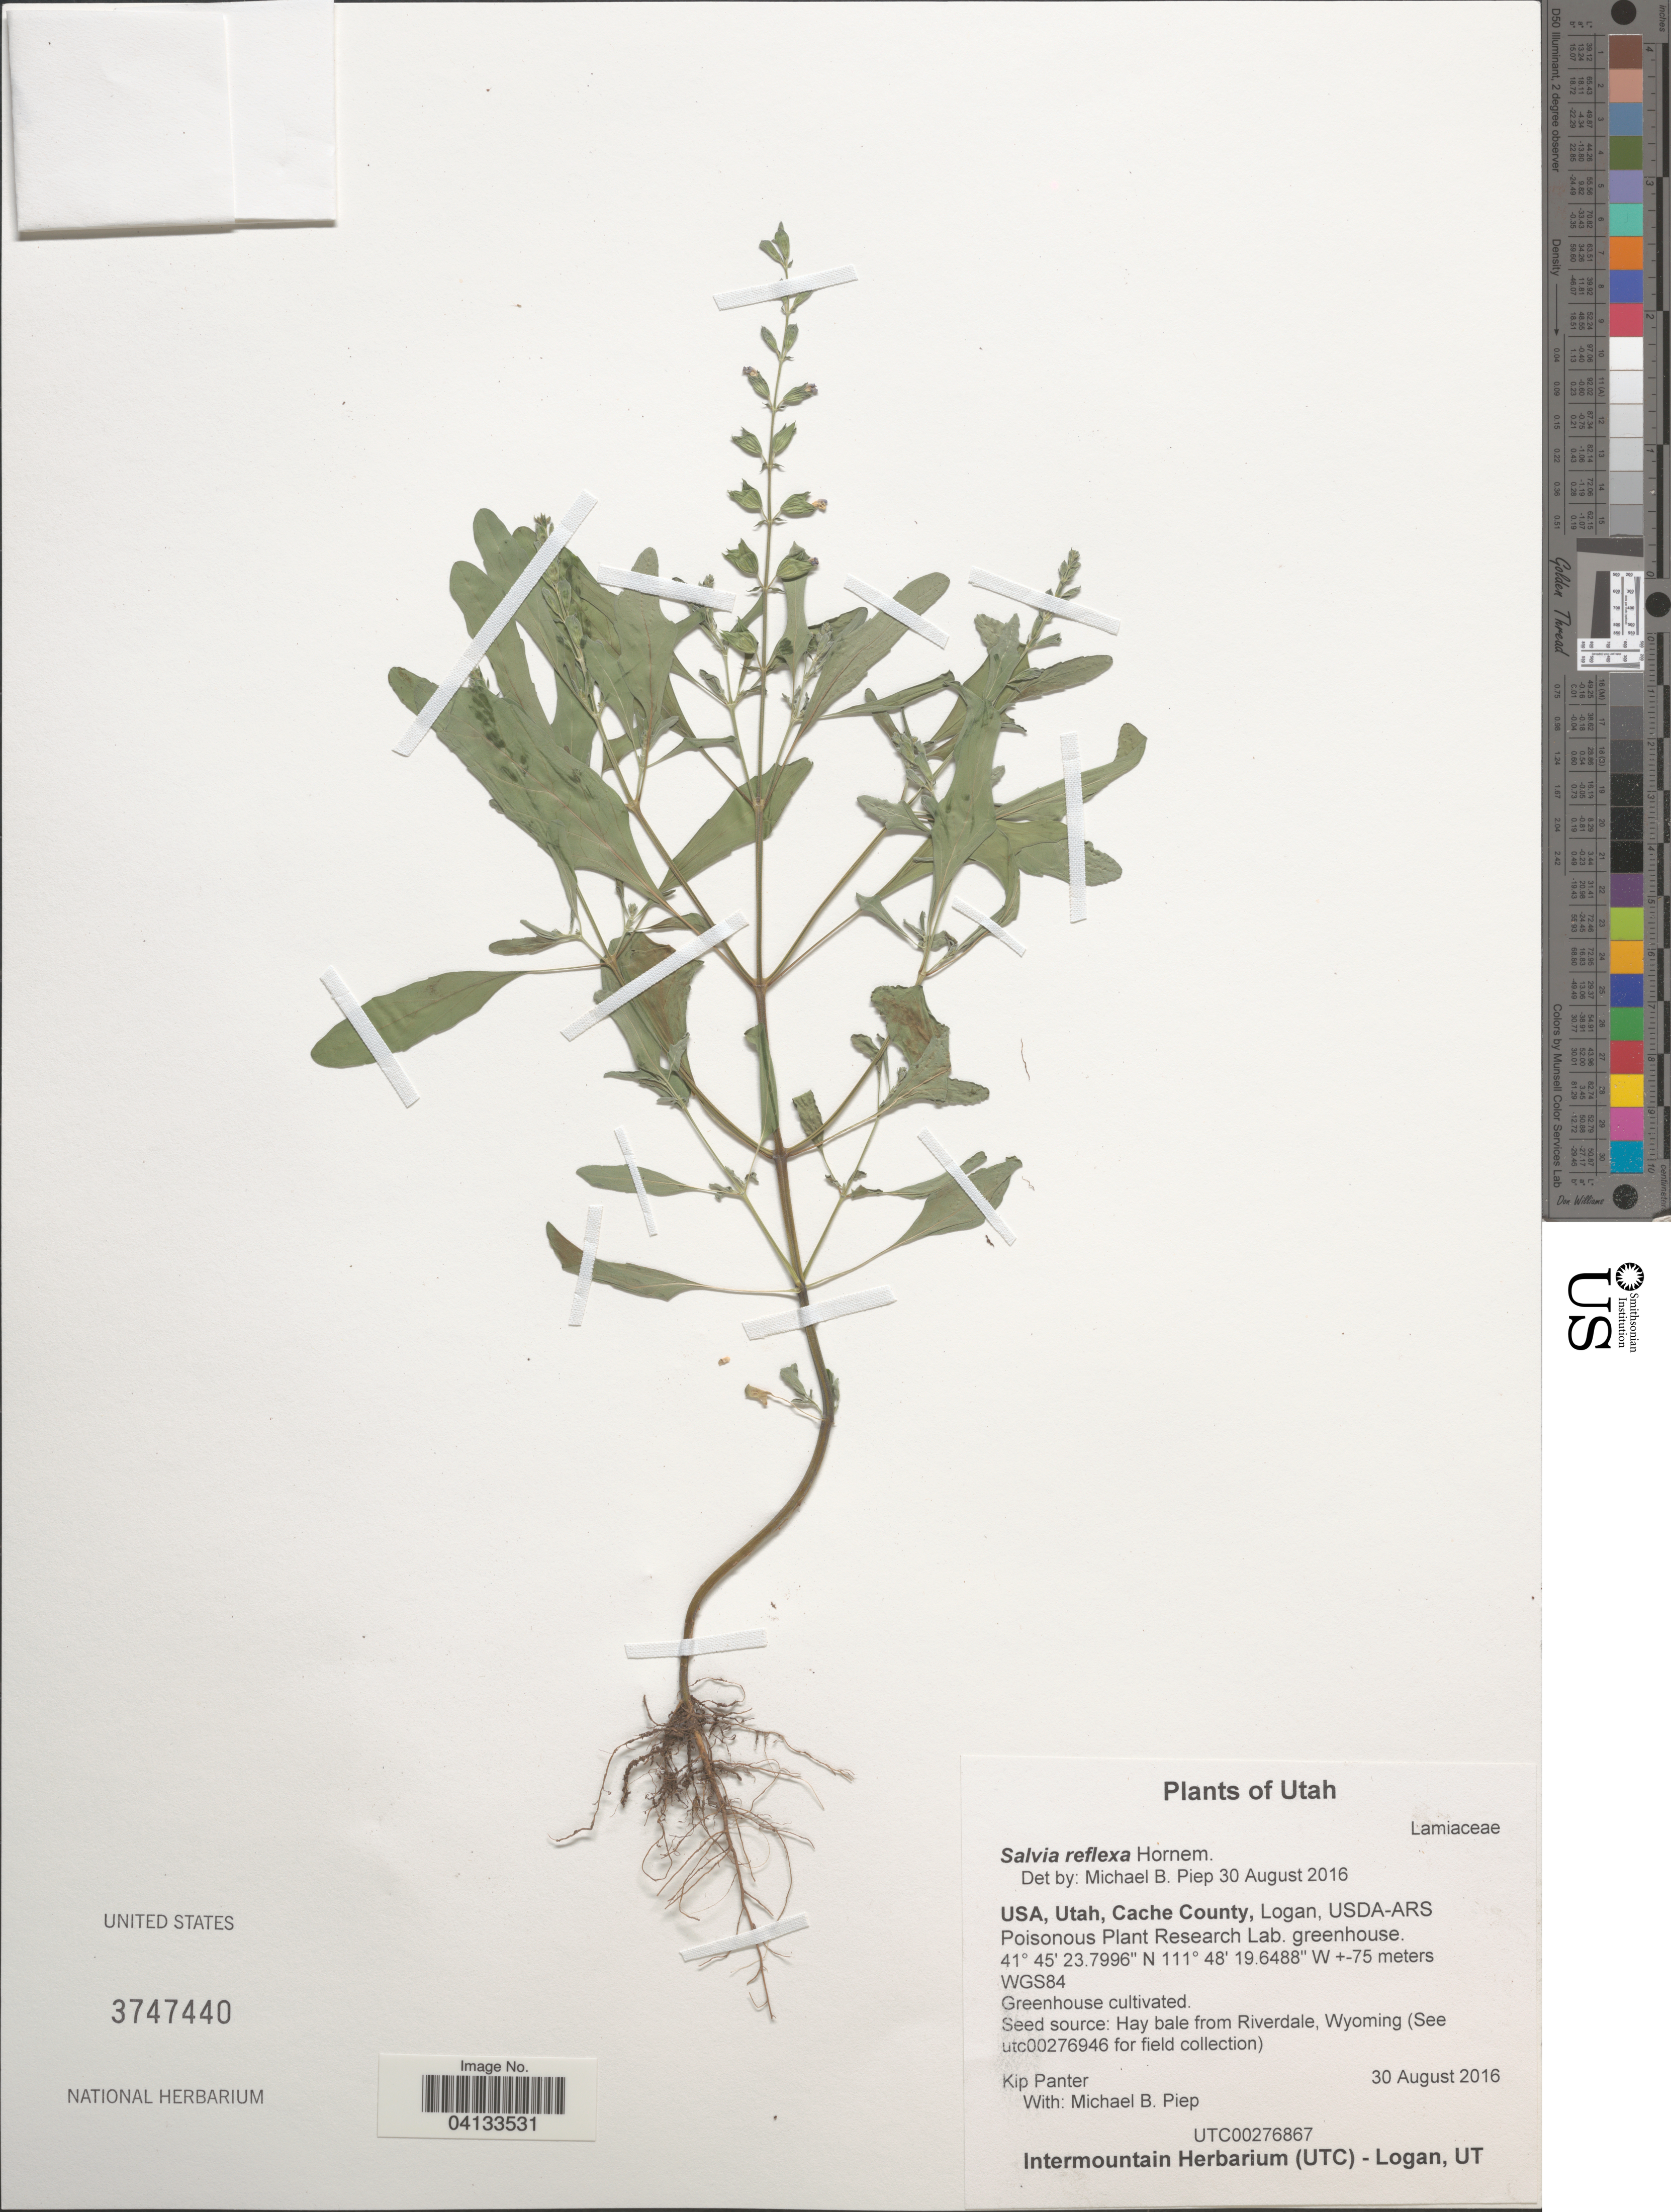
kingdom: Plantae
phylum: Tracheophyta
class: Magnoliopsida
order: Lamiales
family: Lamiaceae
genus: Salvia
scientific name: Salvia reflexa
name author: Hornem.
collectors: K. Panter & M. Piep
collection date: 2016-08-30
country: United States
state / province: Utah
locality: Cache County, Logan, USDA-ARS. Poisonous Plant Research Lab. greenhouse. WGS84.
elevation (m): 75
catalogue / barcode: US 3747440